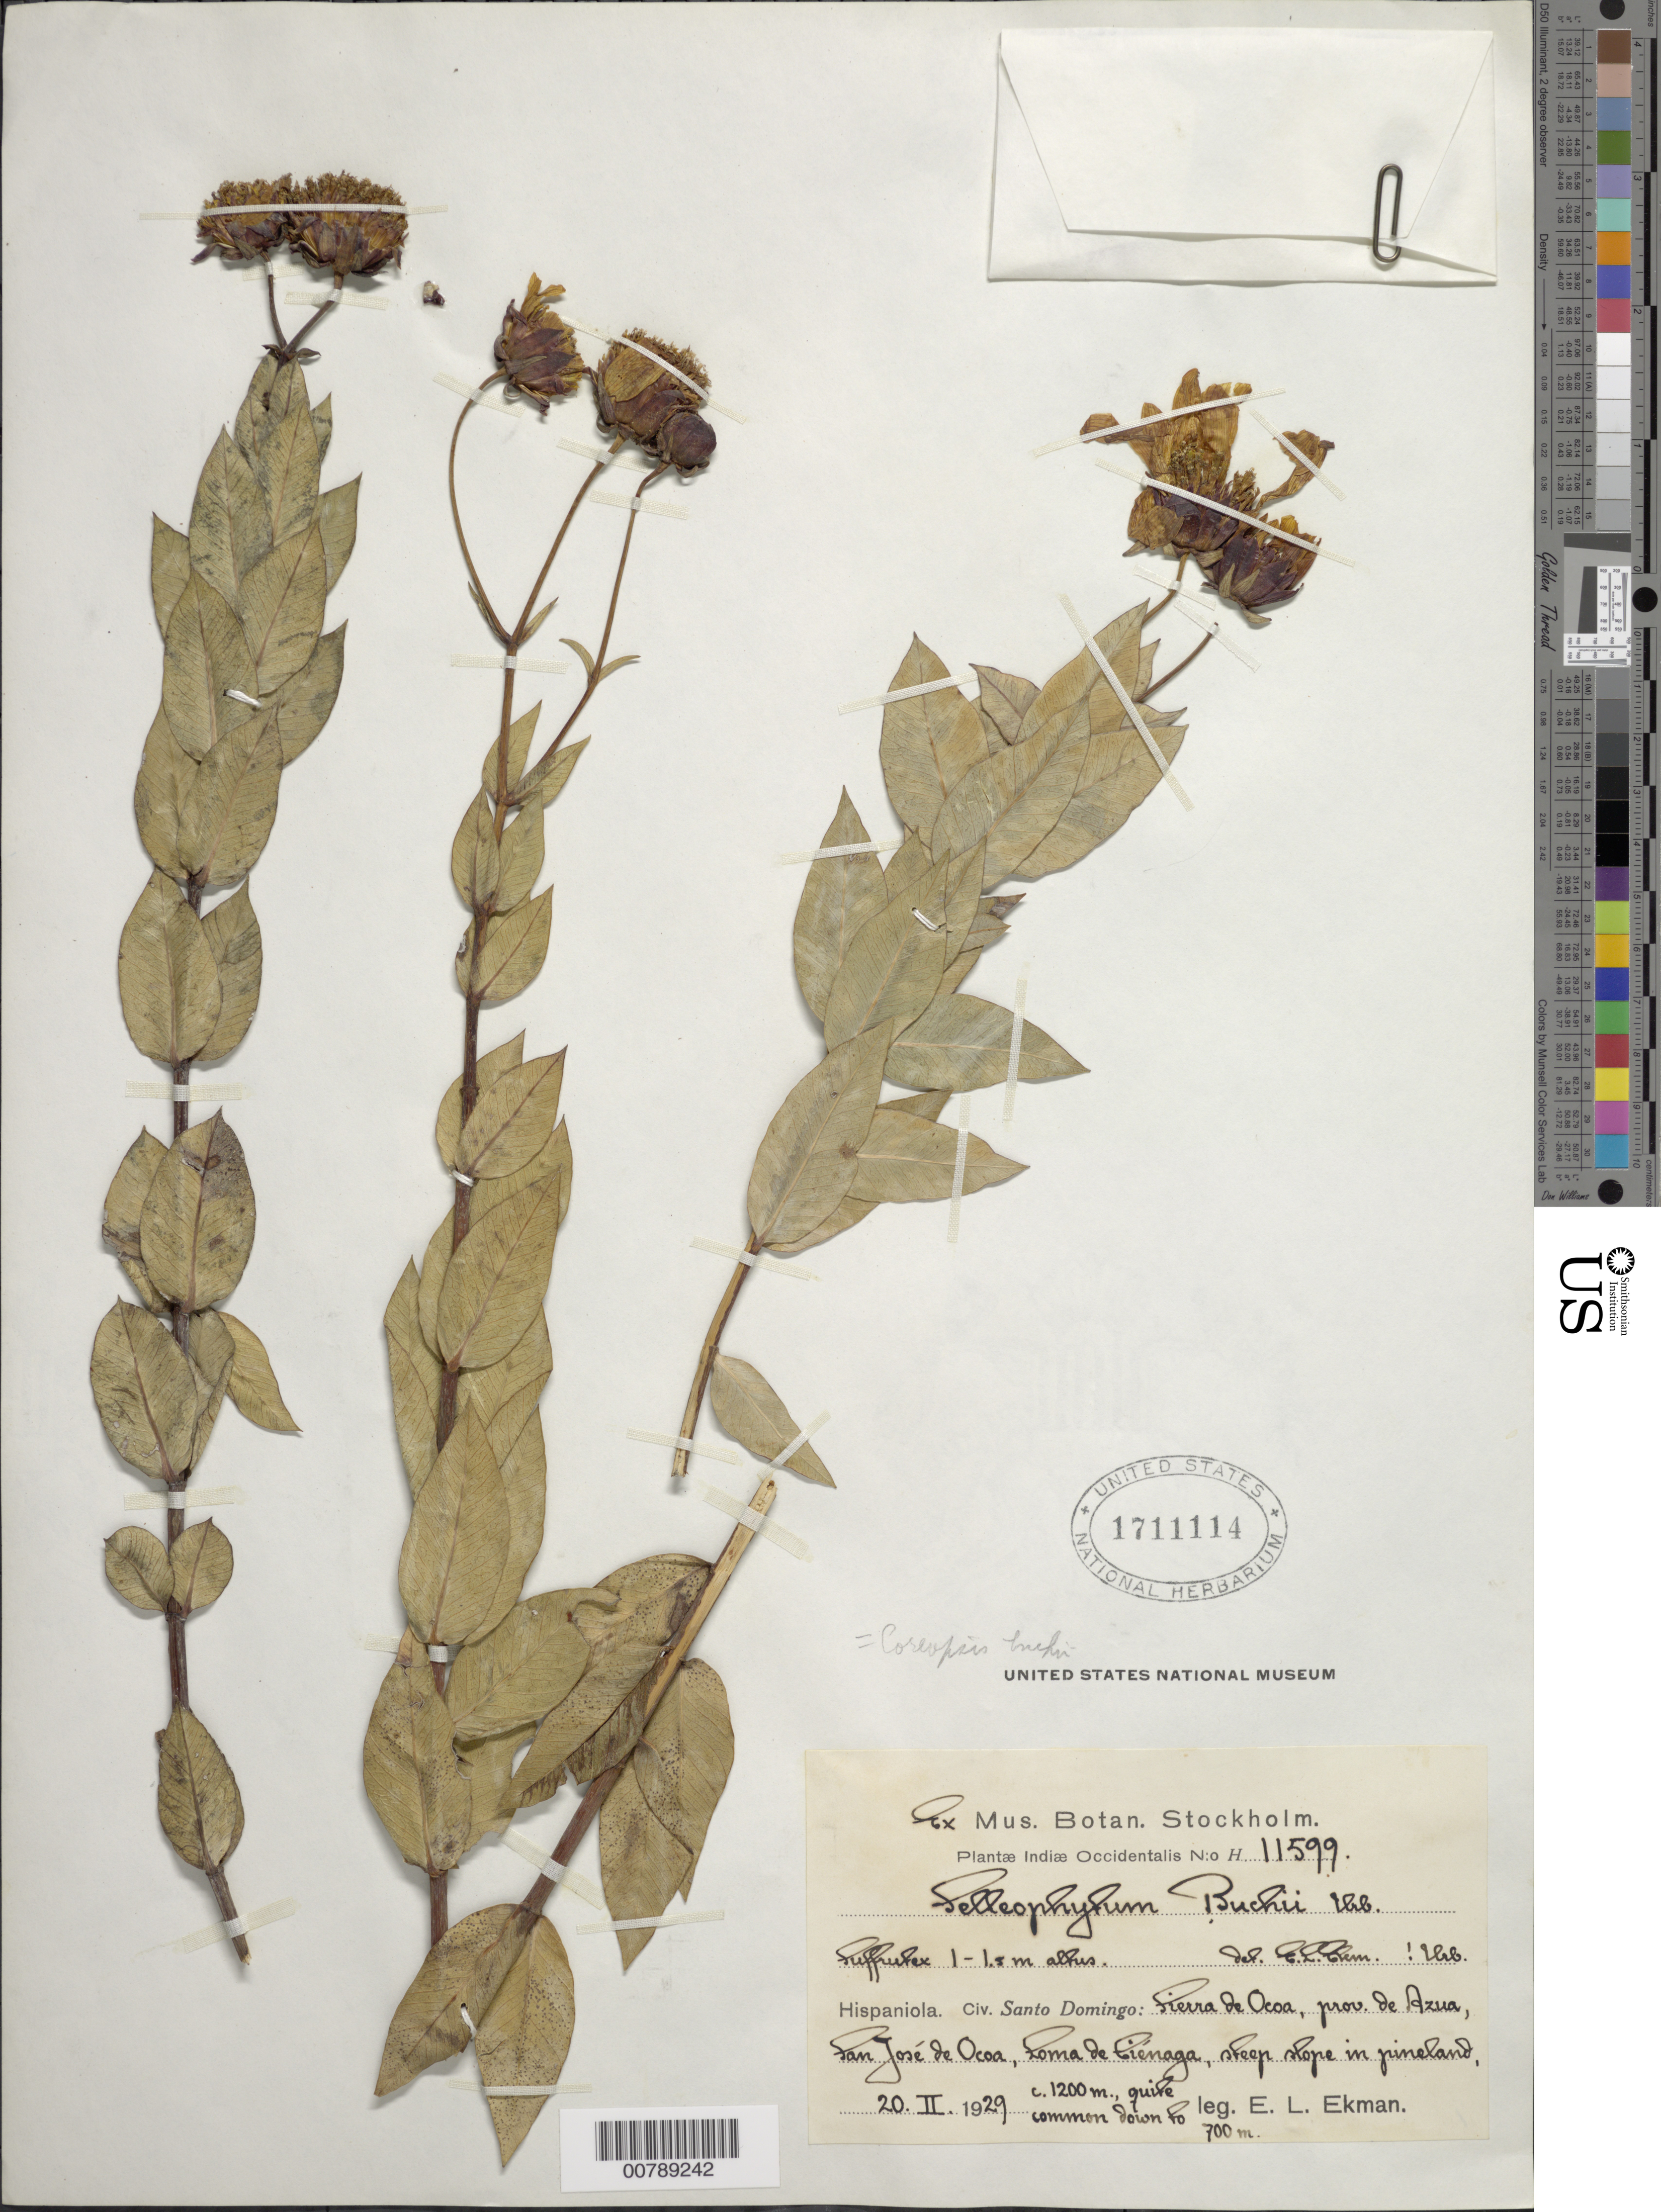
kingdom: Plantae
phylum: Tracheophyta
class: Magnoliopsida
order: Asterales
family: Asteraceae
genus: Coreopsis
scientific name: Coreopsis buchii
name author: (Urb.) S.F. Blake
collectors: E. L. Ekman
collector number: H 11599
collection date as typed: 20 Feb 1929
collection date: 1929-02-20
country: Dominican Republic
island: Hispaniola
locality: Santo Domingo. Sierra de Ocoa, provincia de Azua, San José de Ocoa, Loma de Ciénaga, steep slope in pineland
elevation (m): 1200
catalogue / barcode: US 1711114